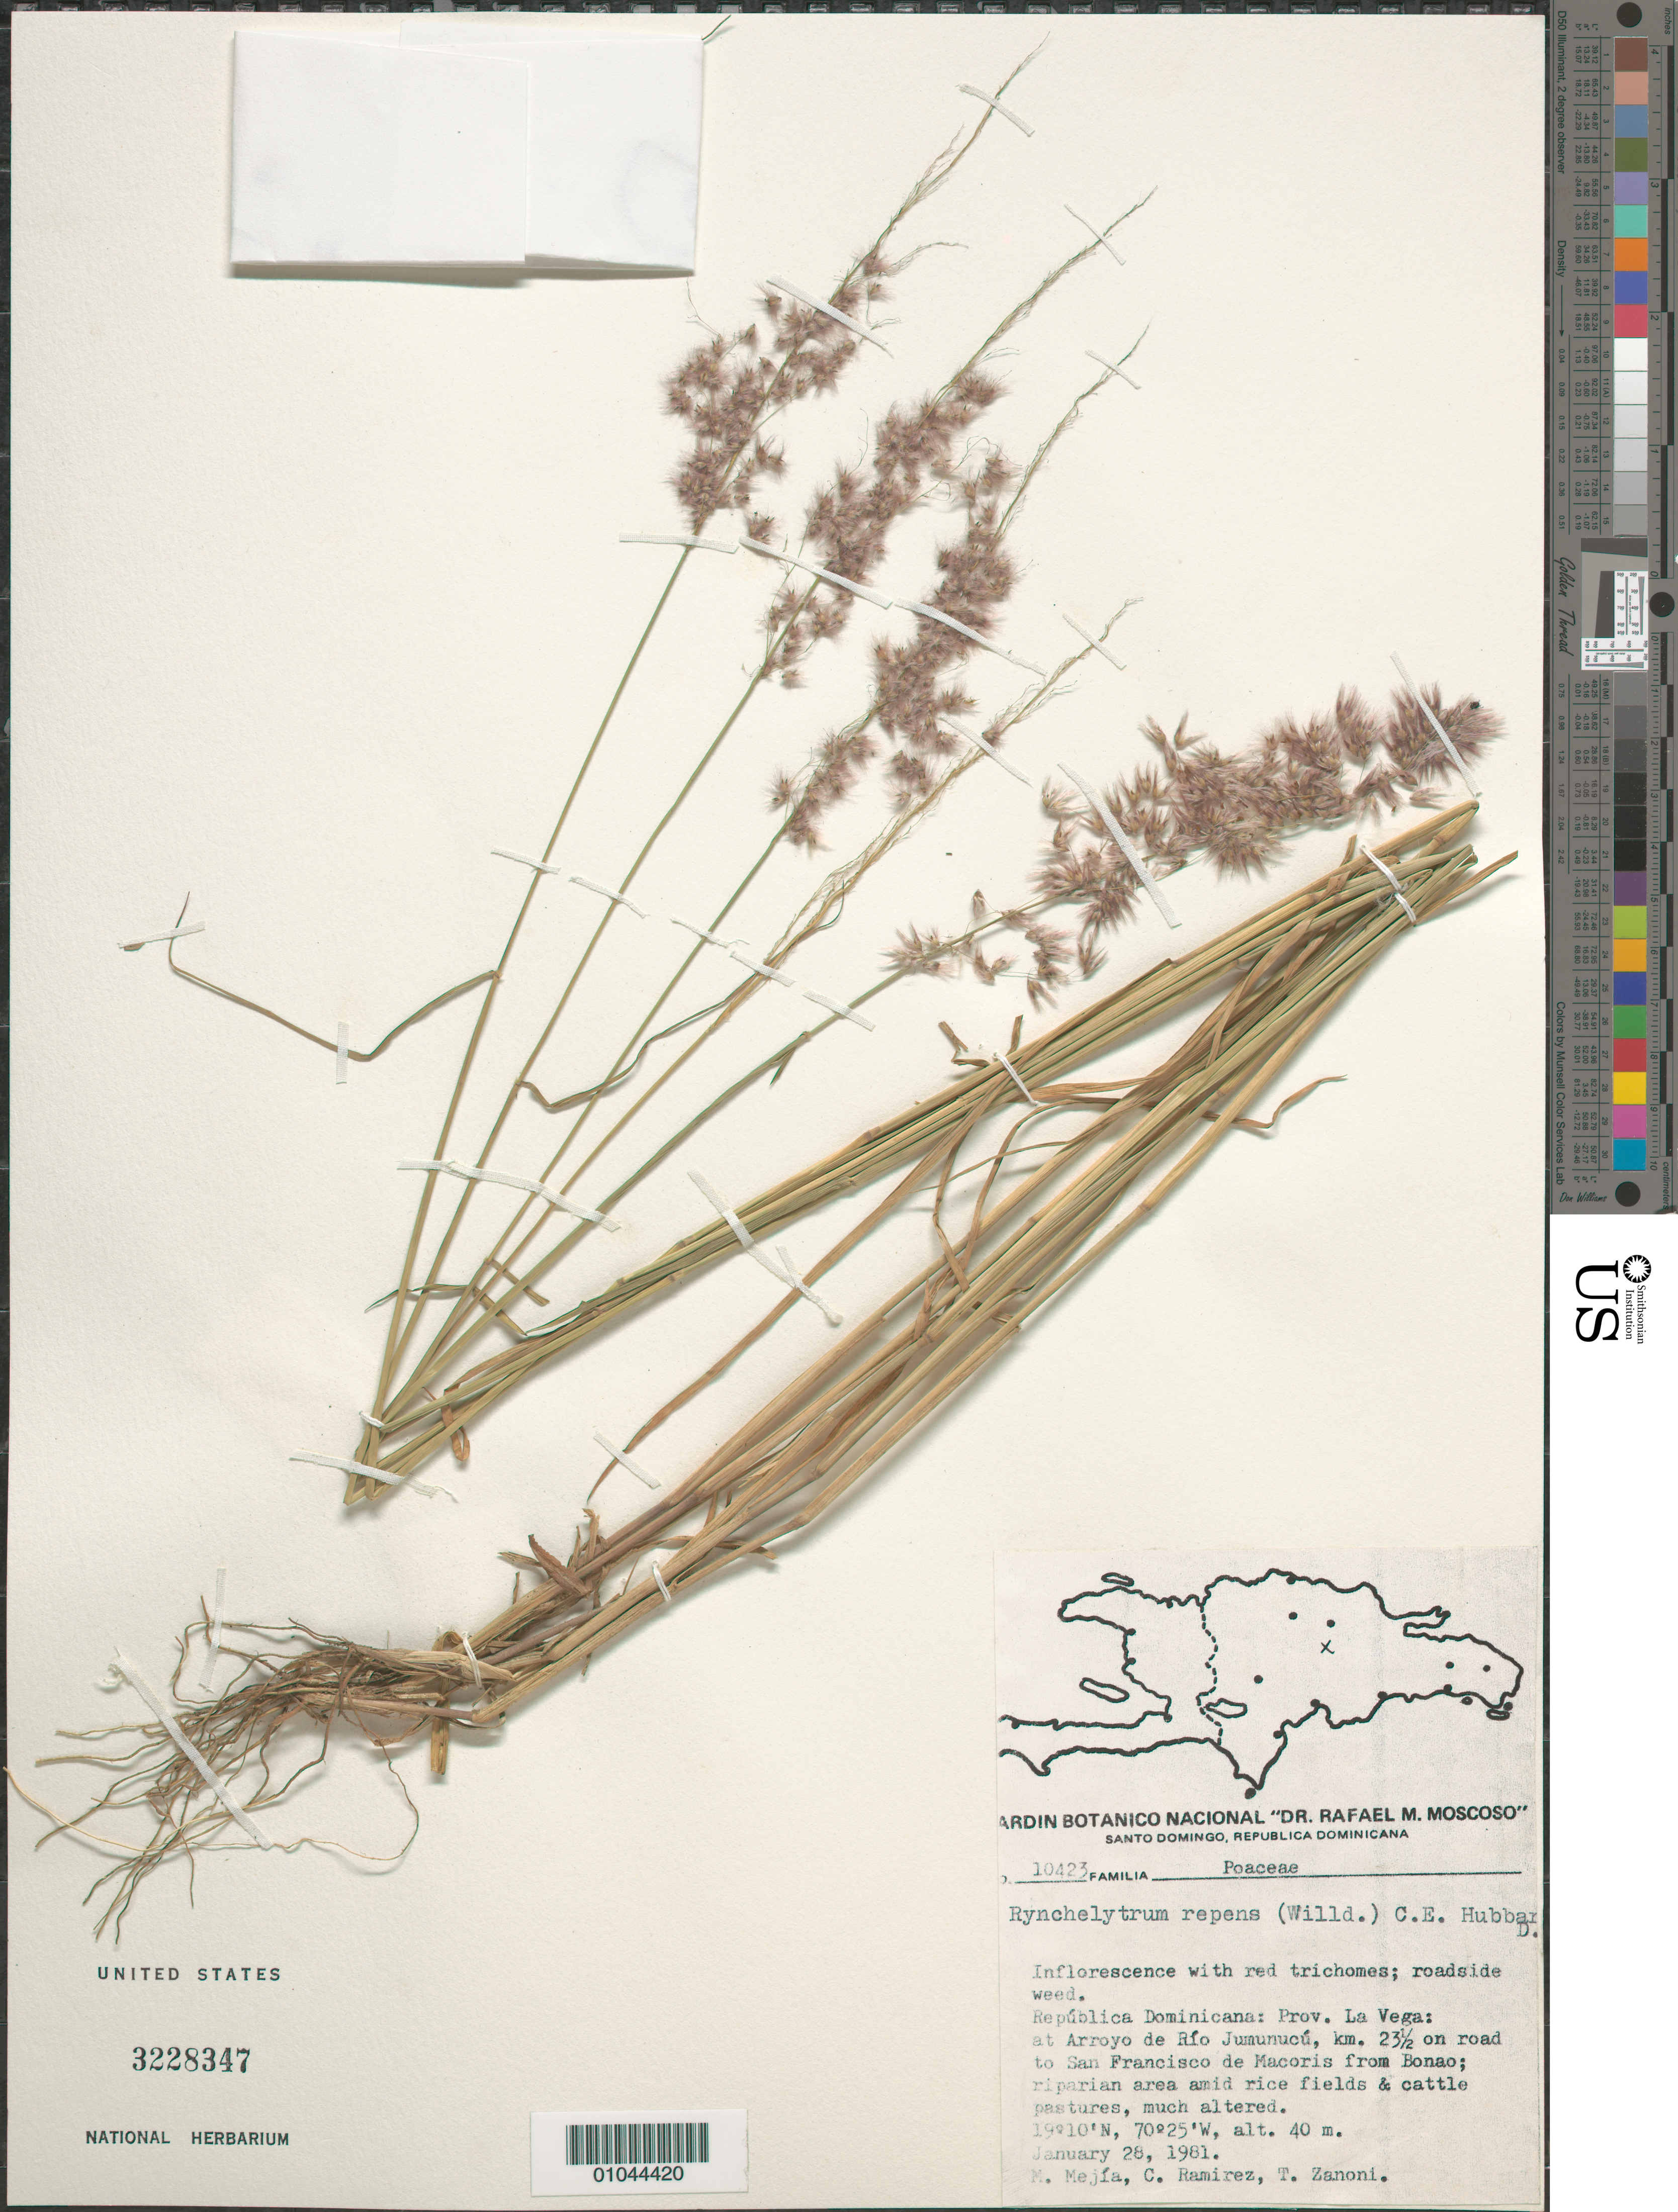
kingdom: Plantae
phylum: Tracheophyta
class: Liliopsida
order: Poales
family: Poaceae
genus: Rhynchelytrum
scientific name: Rhynchelytrum repens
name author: (Willd.) C.E. Hubb.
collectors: M. Mejia, C. Ramirez & T. A. Zanoni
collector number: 10423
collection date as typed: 28 Jan 1981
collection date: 1981-01-28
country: Dominican Republic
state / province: La Vega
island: Hispaniola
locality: At Arroyo de Rio Jumunuco, 23.5 Km on road to San Francisco de Macoris from Bonao; riparian area amid rice fields & cattle pastures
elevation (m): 40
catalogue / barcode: US 3228347